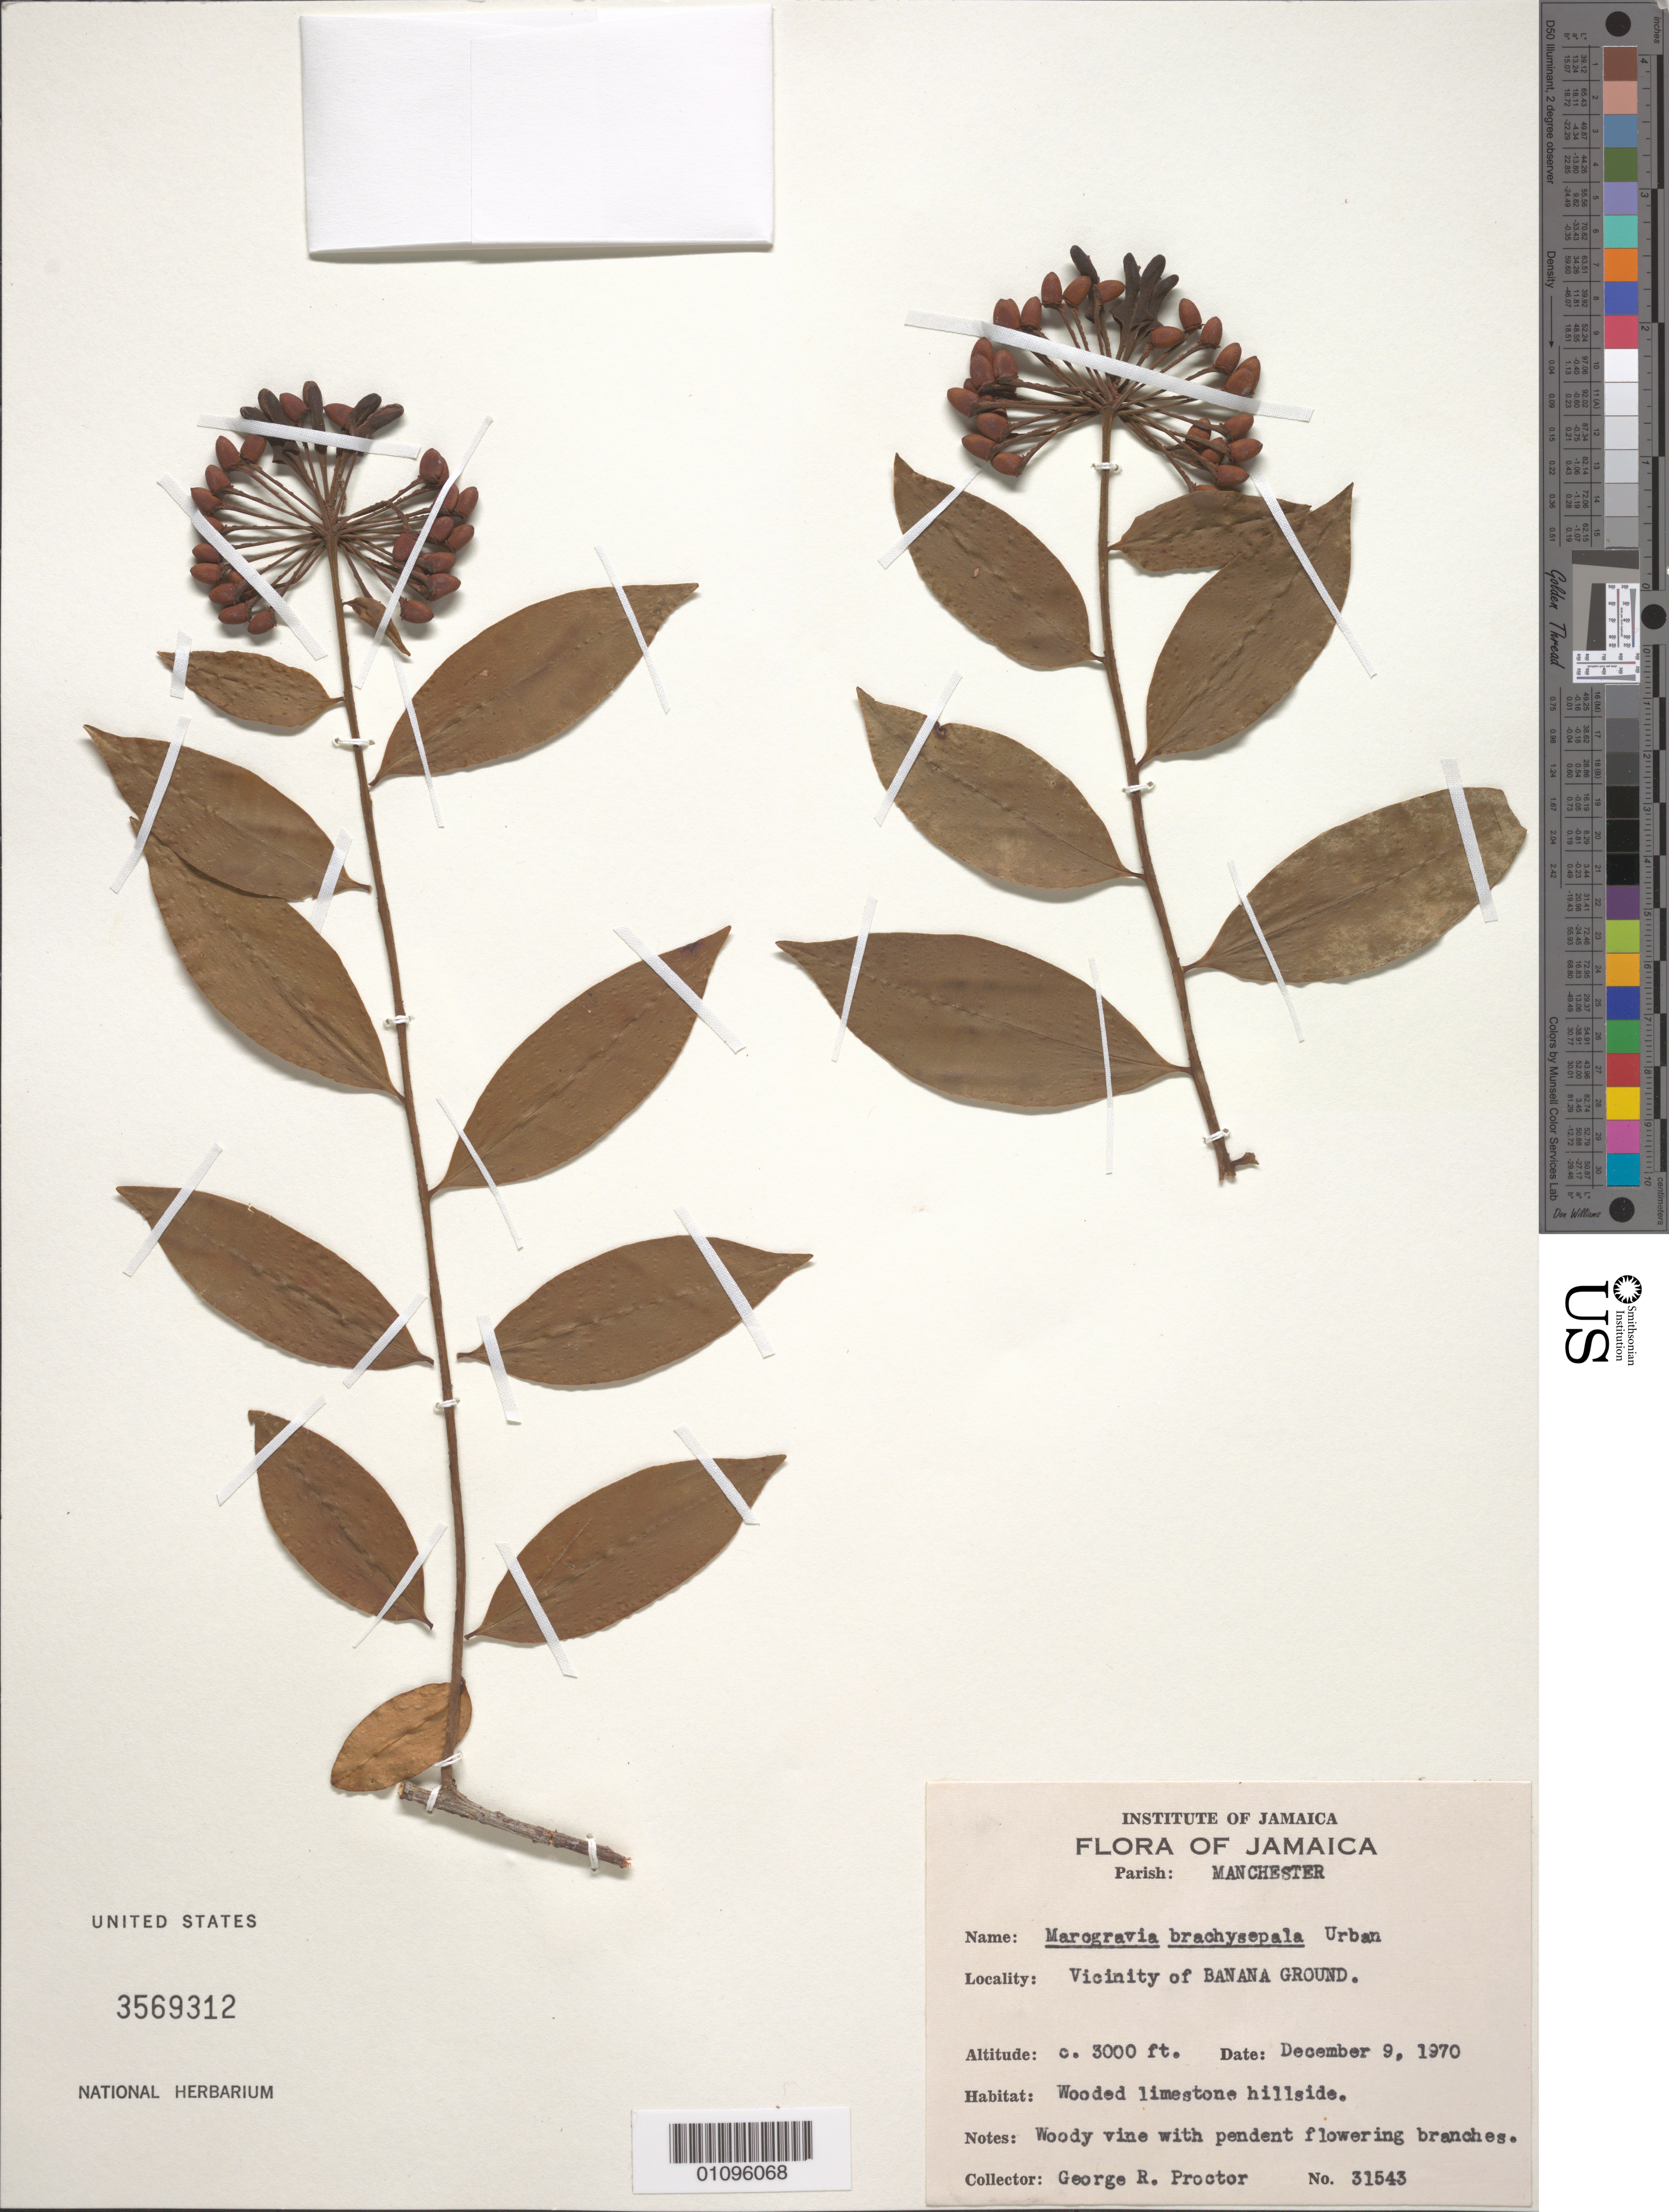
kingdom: Plantae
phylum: Tracheophyta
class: Magnoliopsida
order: Ericales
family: Marcgraviaceae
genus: Marcgravia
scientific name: Marcgravia brachysepala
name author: Urb.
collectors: G. R. Proctor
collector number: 31543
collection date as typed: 09 Dec 1970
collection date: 1970-12-09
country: Jamaica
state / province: Manchester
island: Jamaica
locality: Banana Ground vicinity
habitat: Wooded limestone hills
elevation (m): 914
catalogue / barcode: US 3569312